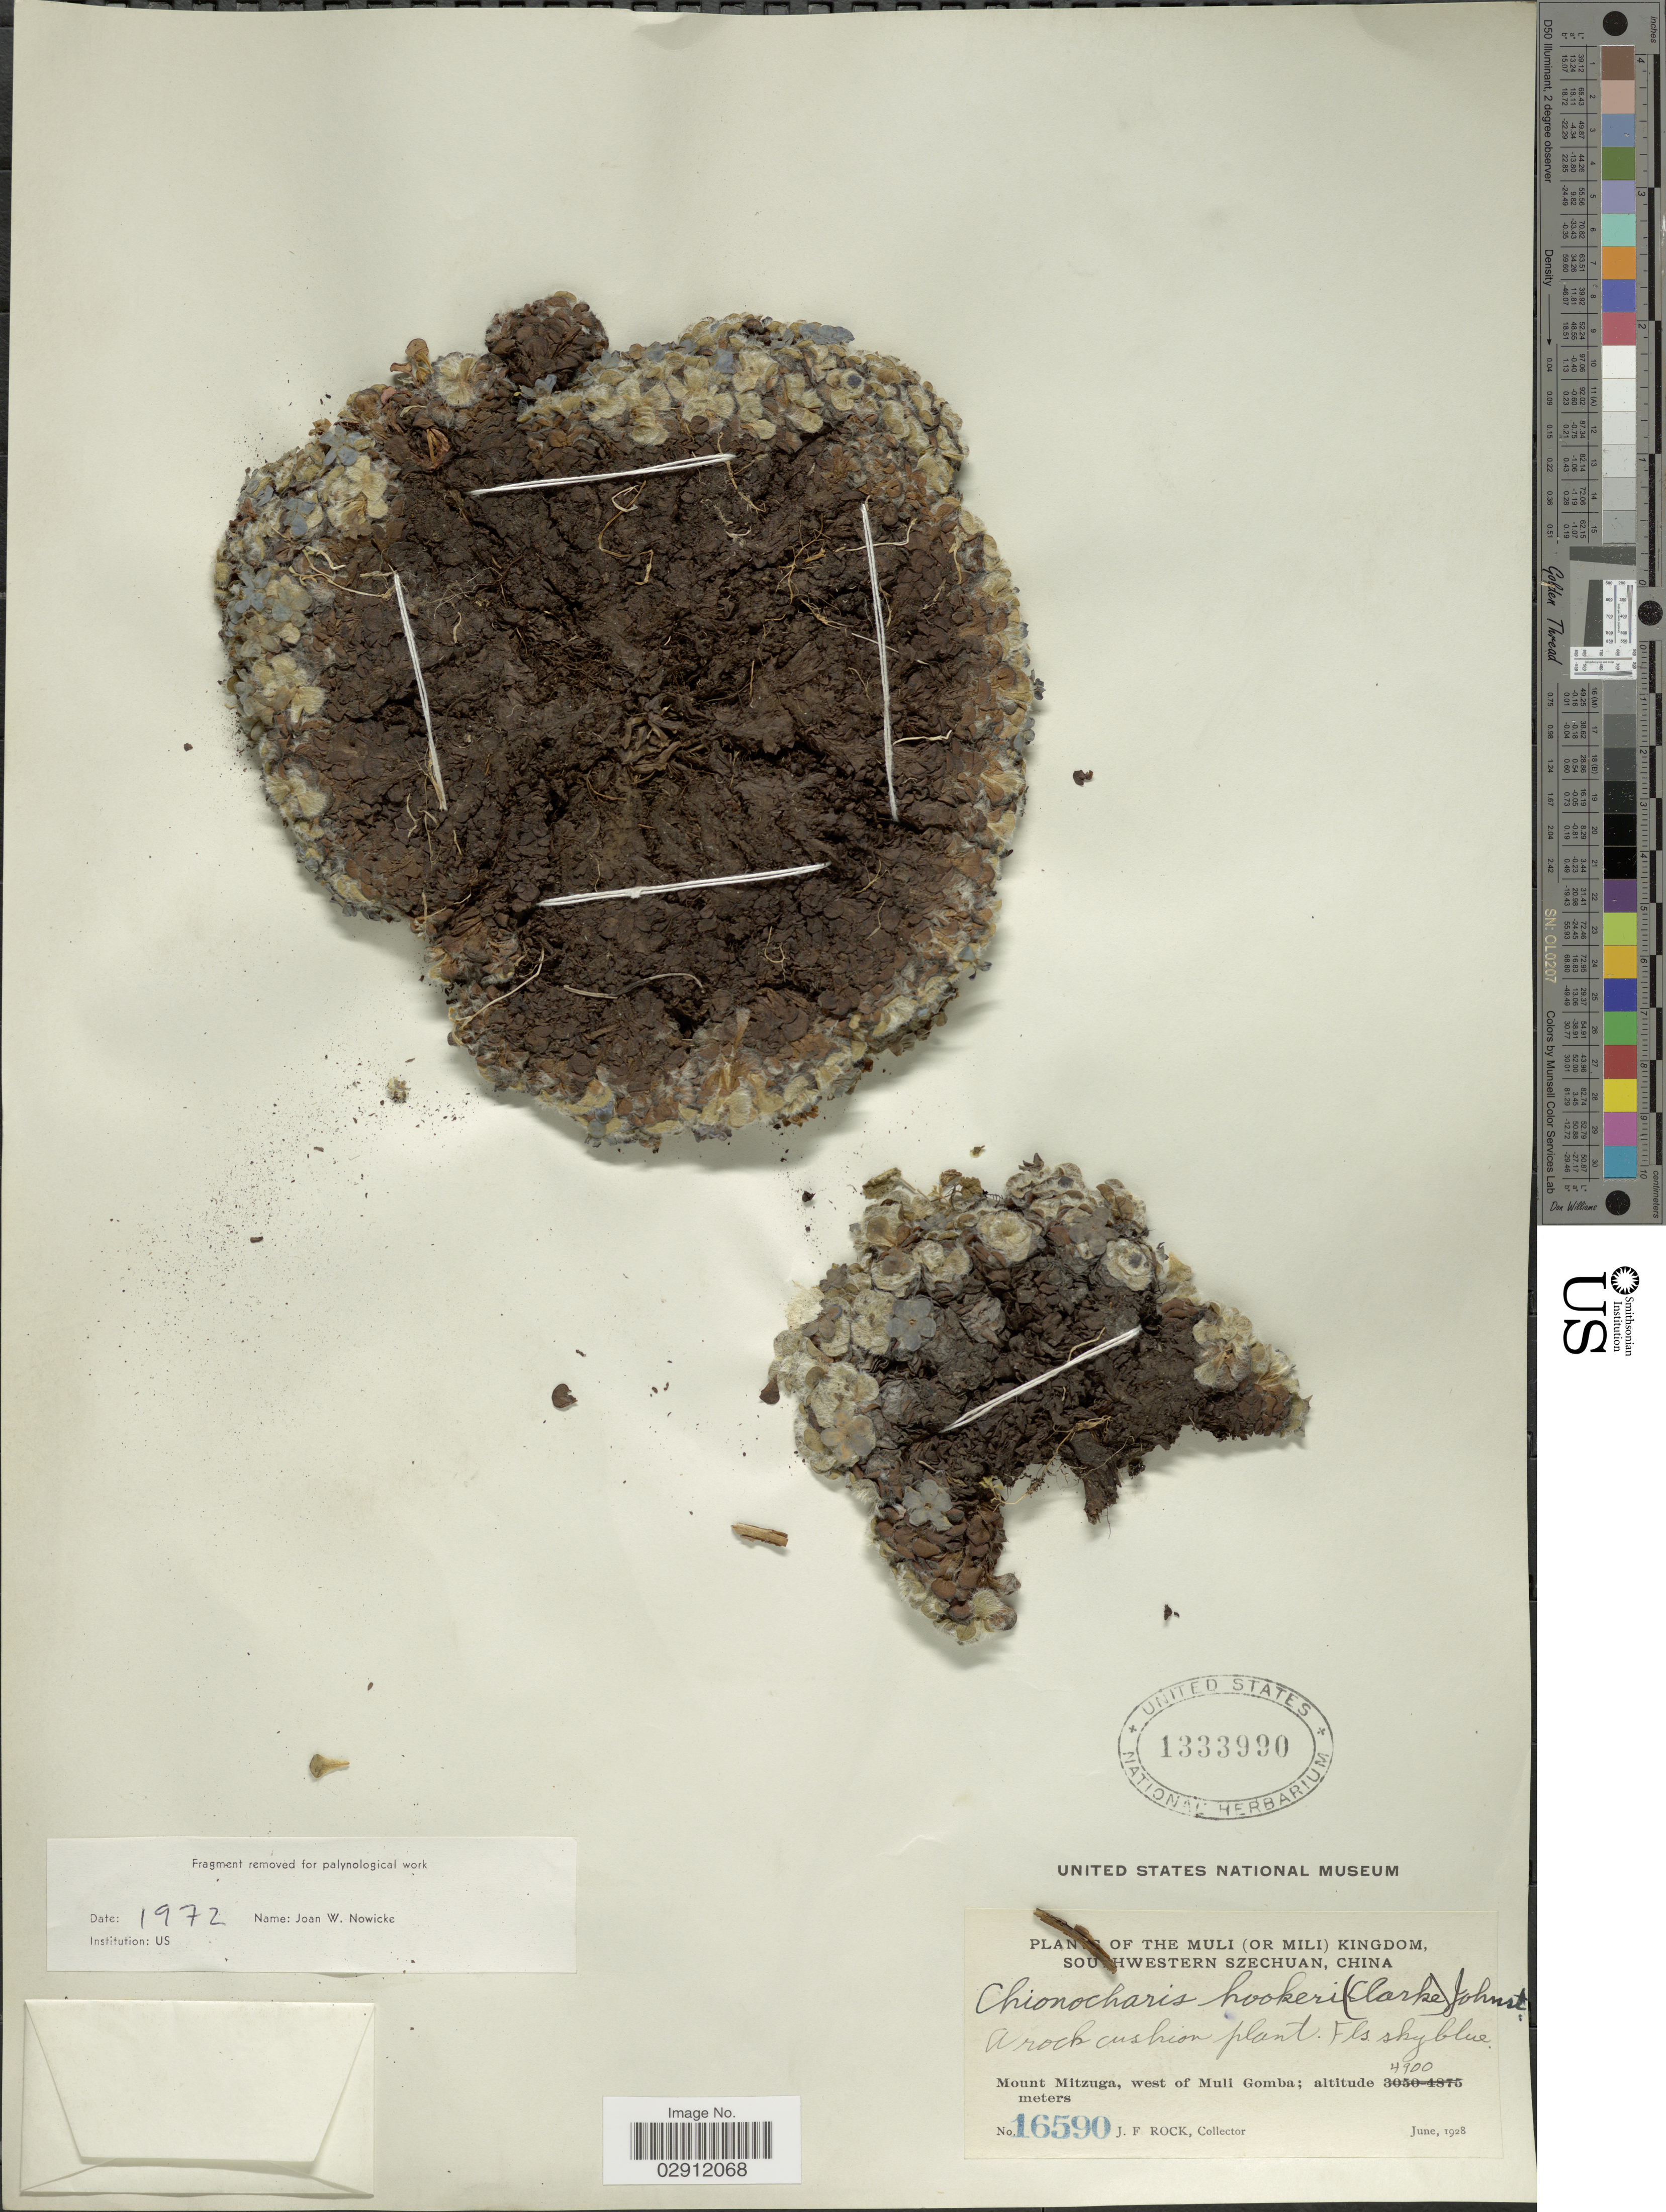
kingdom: Plantae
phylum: Tracheophyta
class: Magnoliopsida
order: Boraginales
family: Boraginaceae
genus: Chionocharis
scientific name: Chionocharis hookeri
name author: (C.B. Clarke) I.M. Johnst.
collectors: J. Rock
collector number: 16590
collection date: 1928-06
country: China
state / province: Sichuan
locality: The Muli (or Mili) Kingdom, Sou [illegible text]hwestern Szechuan. Mount Mitzuga, west of Muli Gomba.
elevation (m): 4900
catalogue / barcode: US 1333990